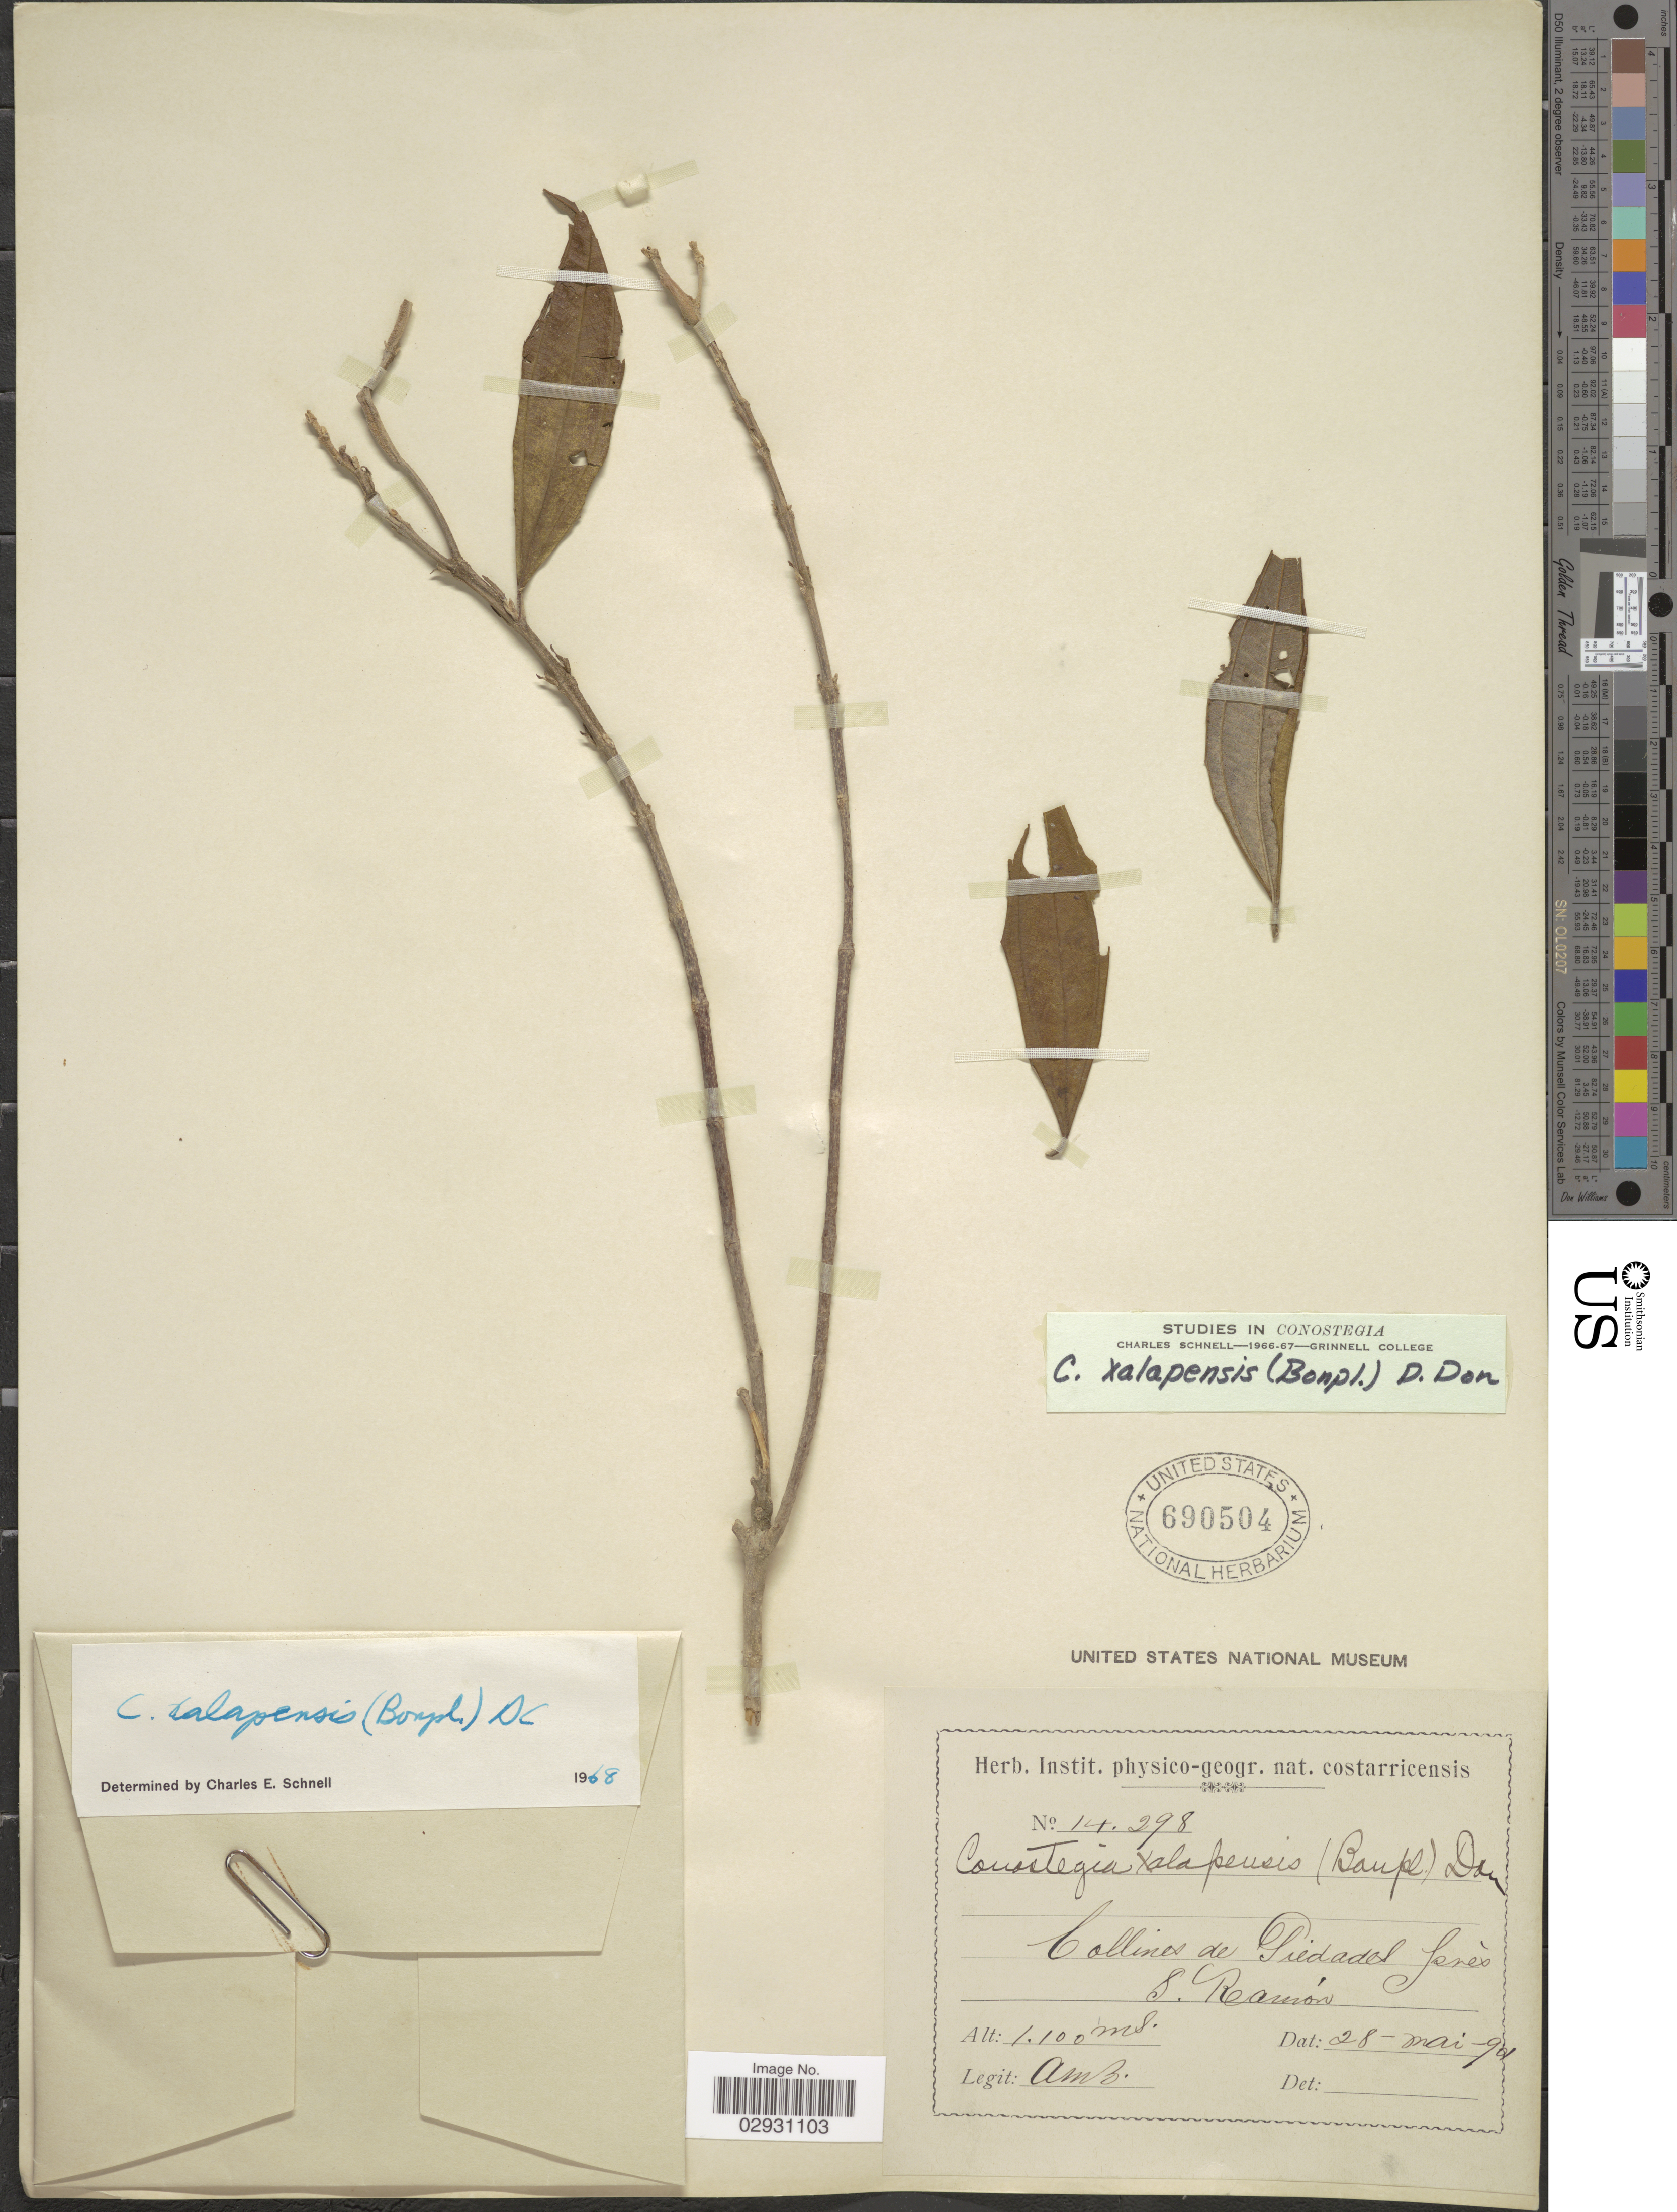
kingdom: Plantae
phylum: Tracheophyta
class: Magnoliopsida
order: Myrtales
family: Melastomataceae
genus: Conostegia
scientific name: Conostegia quadrangularis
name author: Schltdl. ex Steud.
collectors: A. Brenes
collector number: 14298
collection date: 1901-05-28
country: Costa Rica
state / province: Alajuela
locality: Collines de Piedades près S. Ramón.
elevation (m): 1100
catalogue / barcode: US 690504